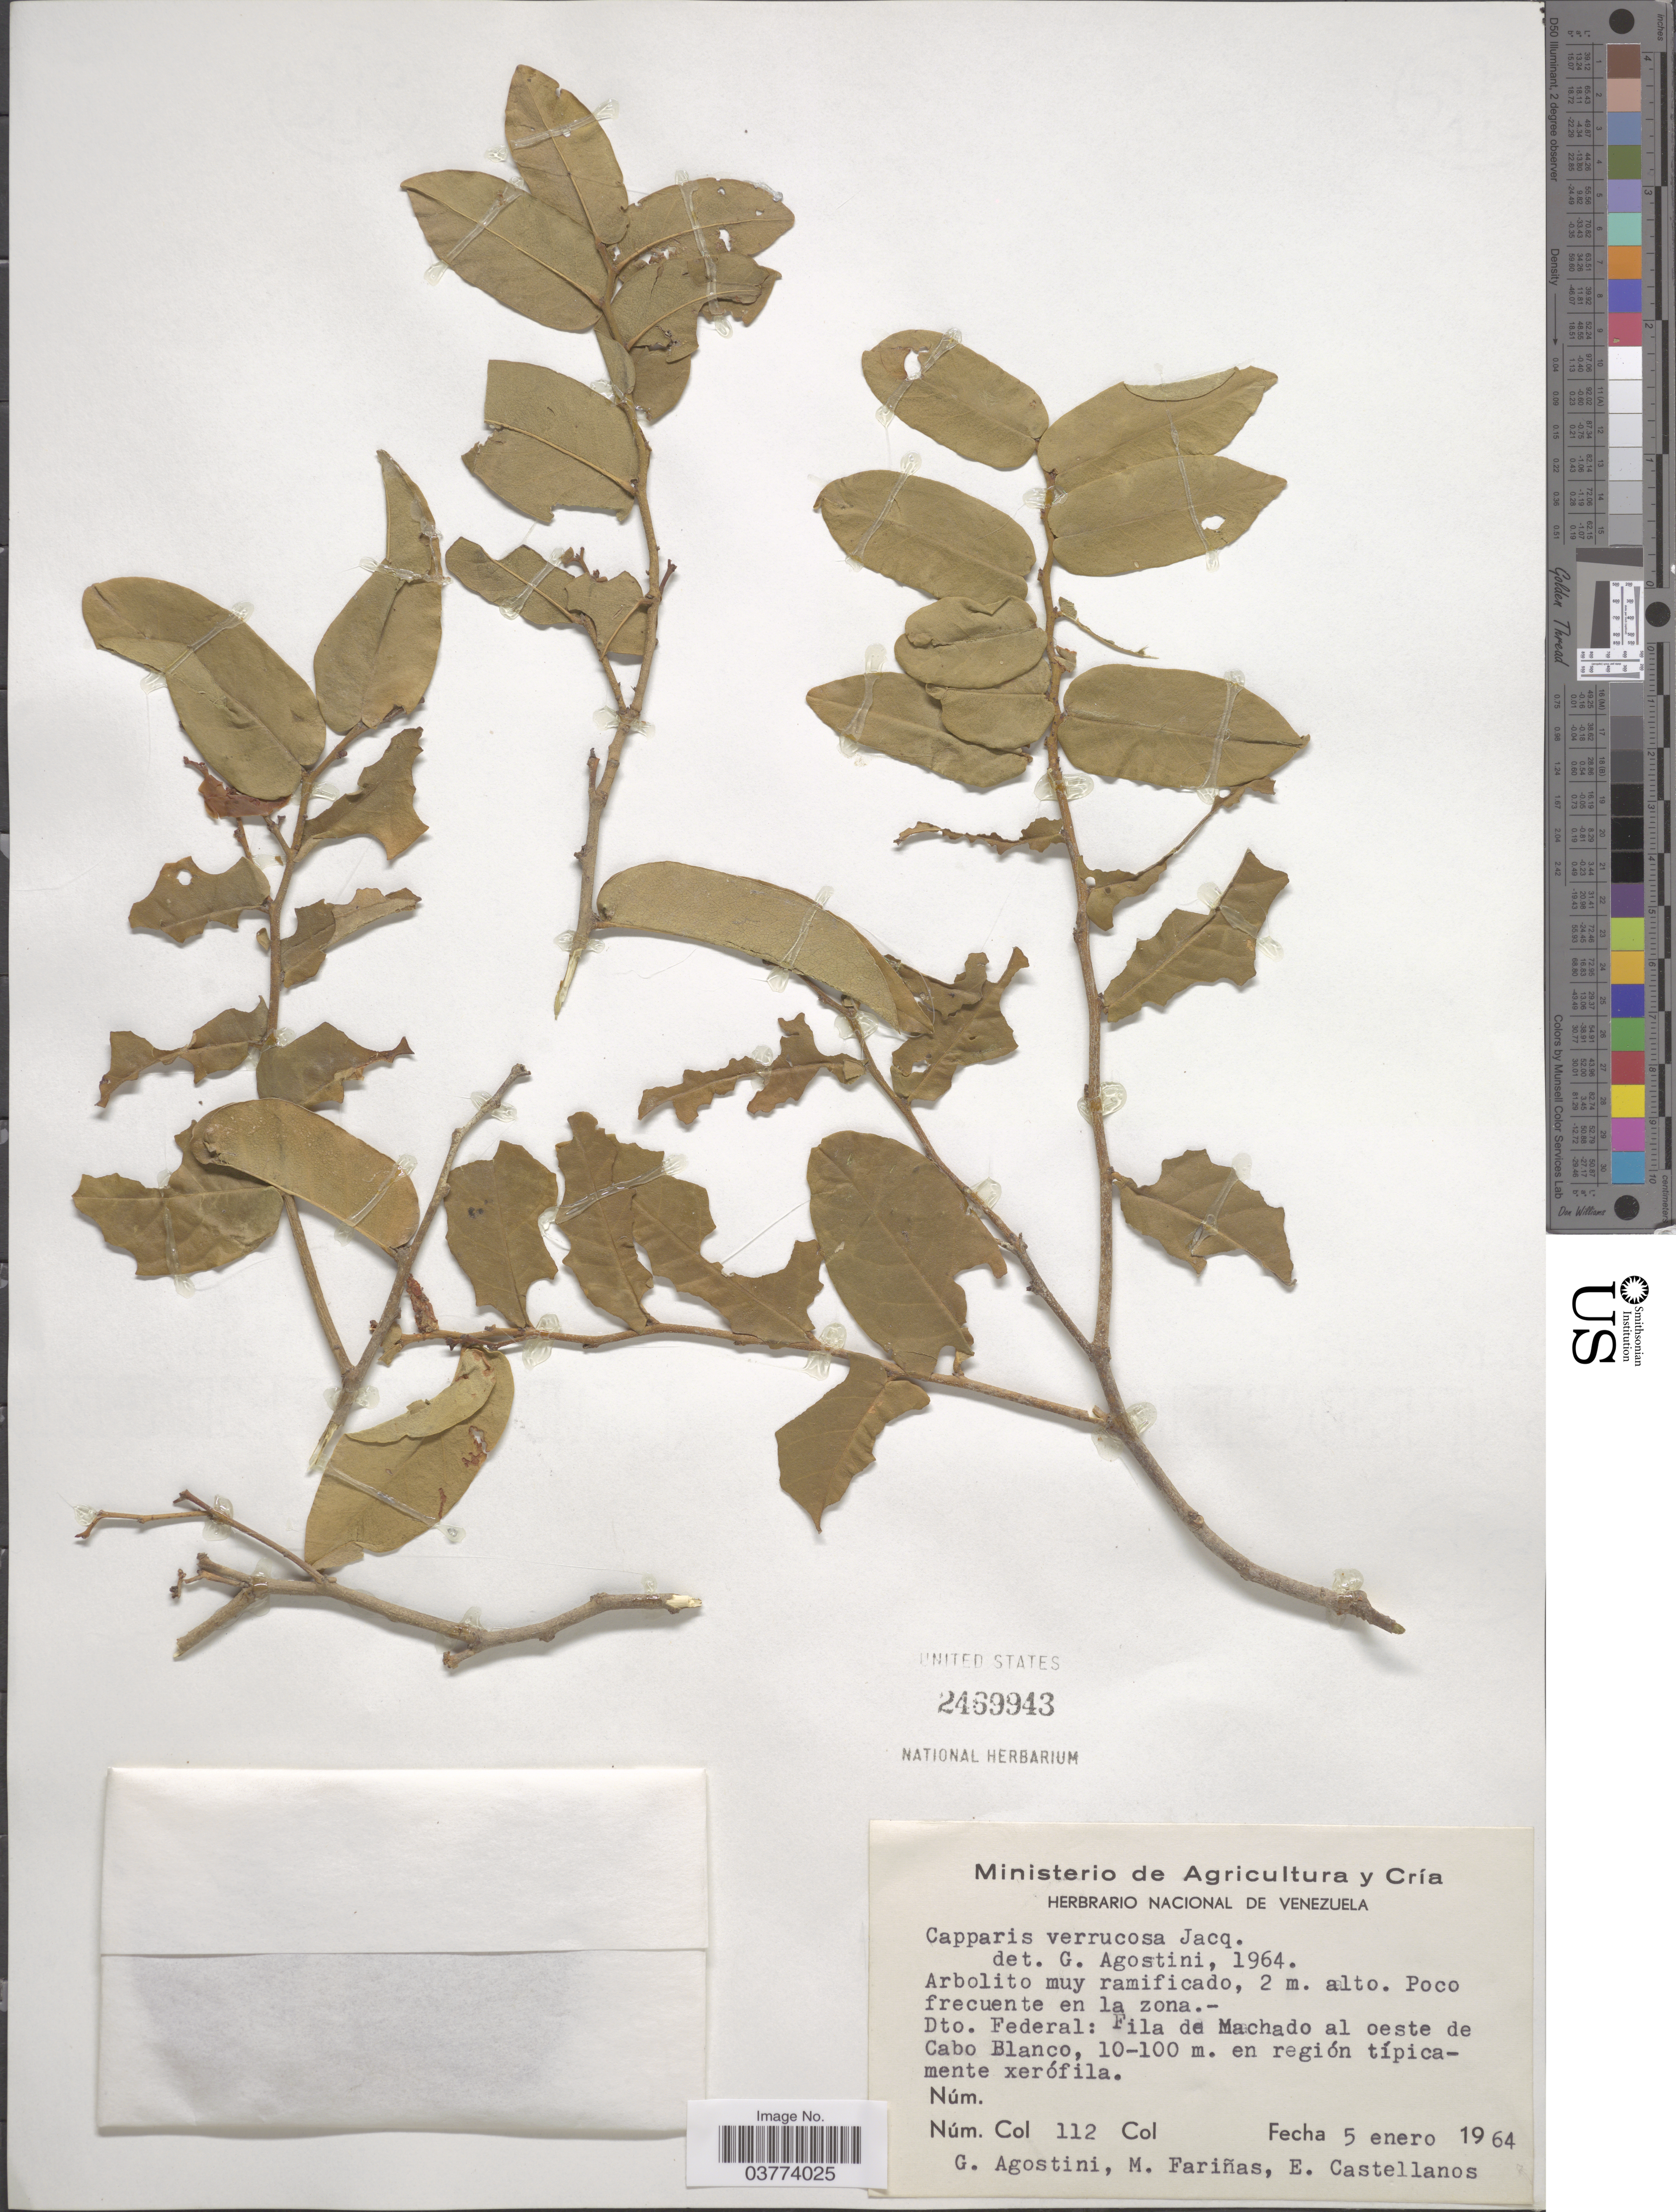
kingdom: Plantae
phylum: Tracheophyta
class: Magnoliopsida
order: Brassicales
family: Capparaceae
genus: Cynophalla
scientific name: Cynophalla verrucosa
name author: (Jacq.) J. Presl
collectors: G. Agostini, M. Fariñas & E. Castellanos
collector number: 112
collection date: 1964-01-05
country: Venezuela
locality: Dto. Federal: Fila de Machado al oeste de Cabo Blanco.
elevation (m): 10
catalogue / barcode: US 2469943